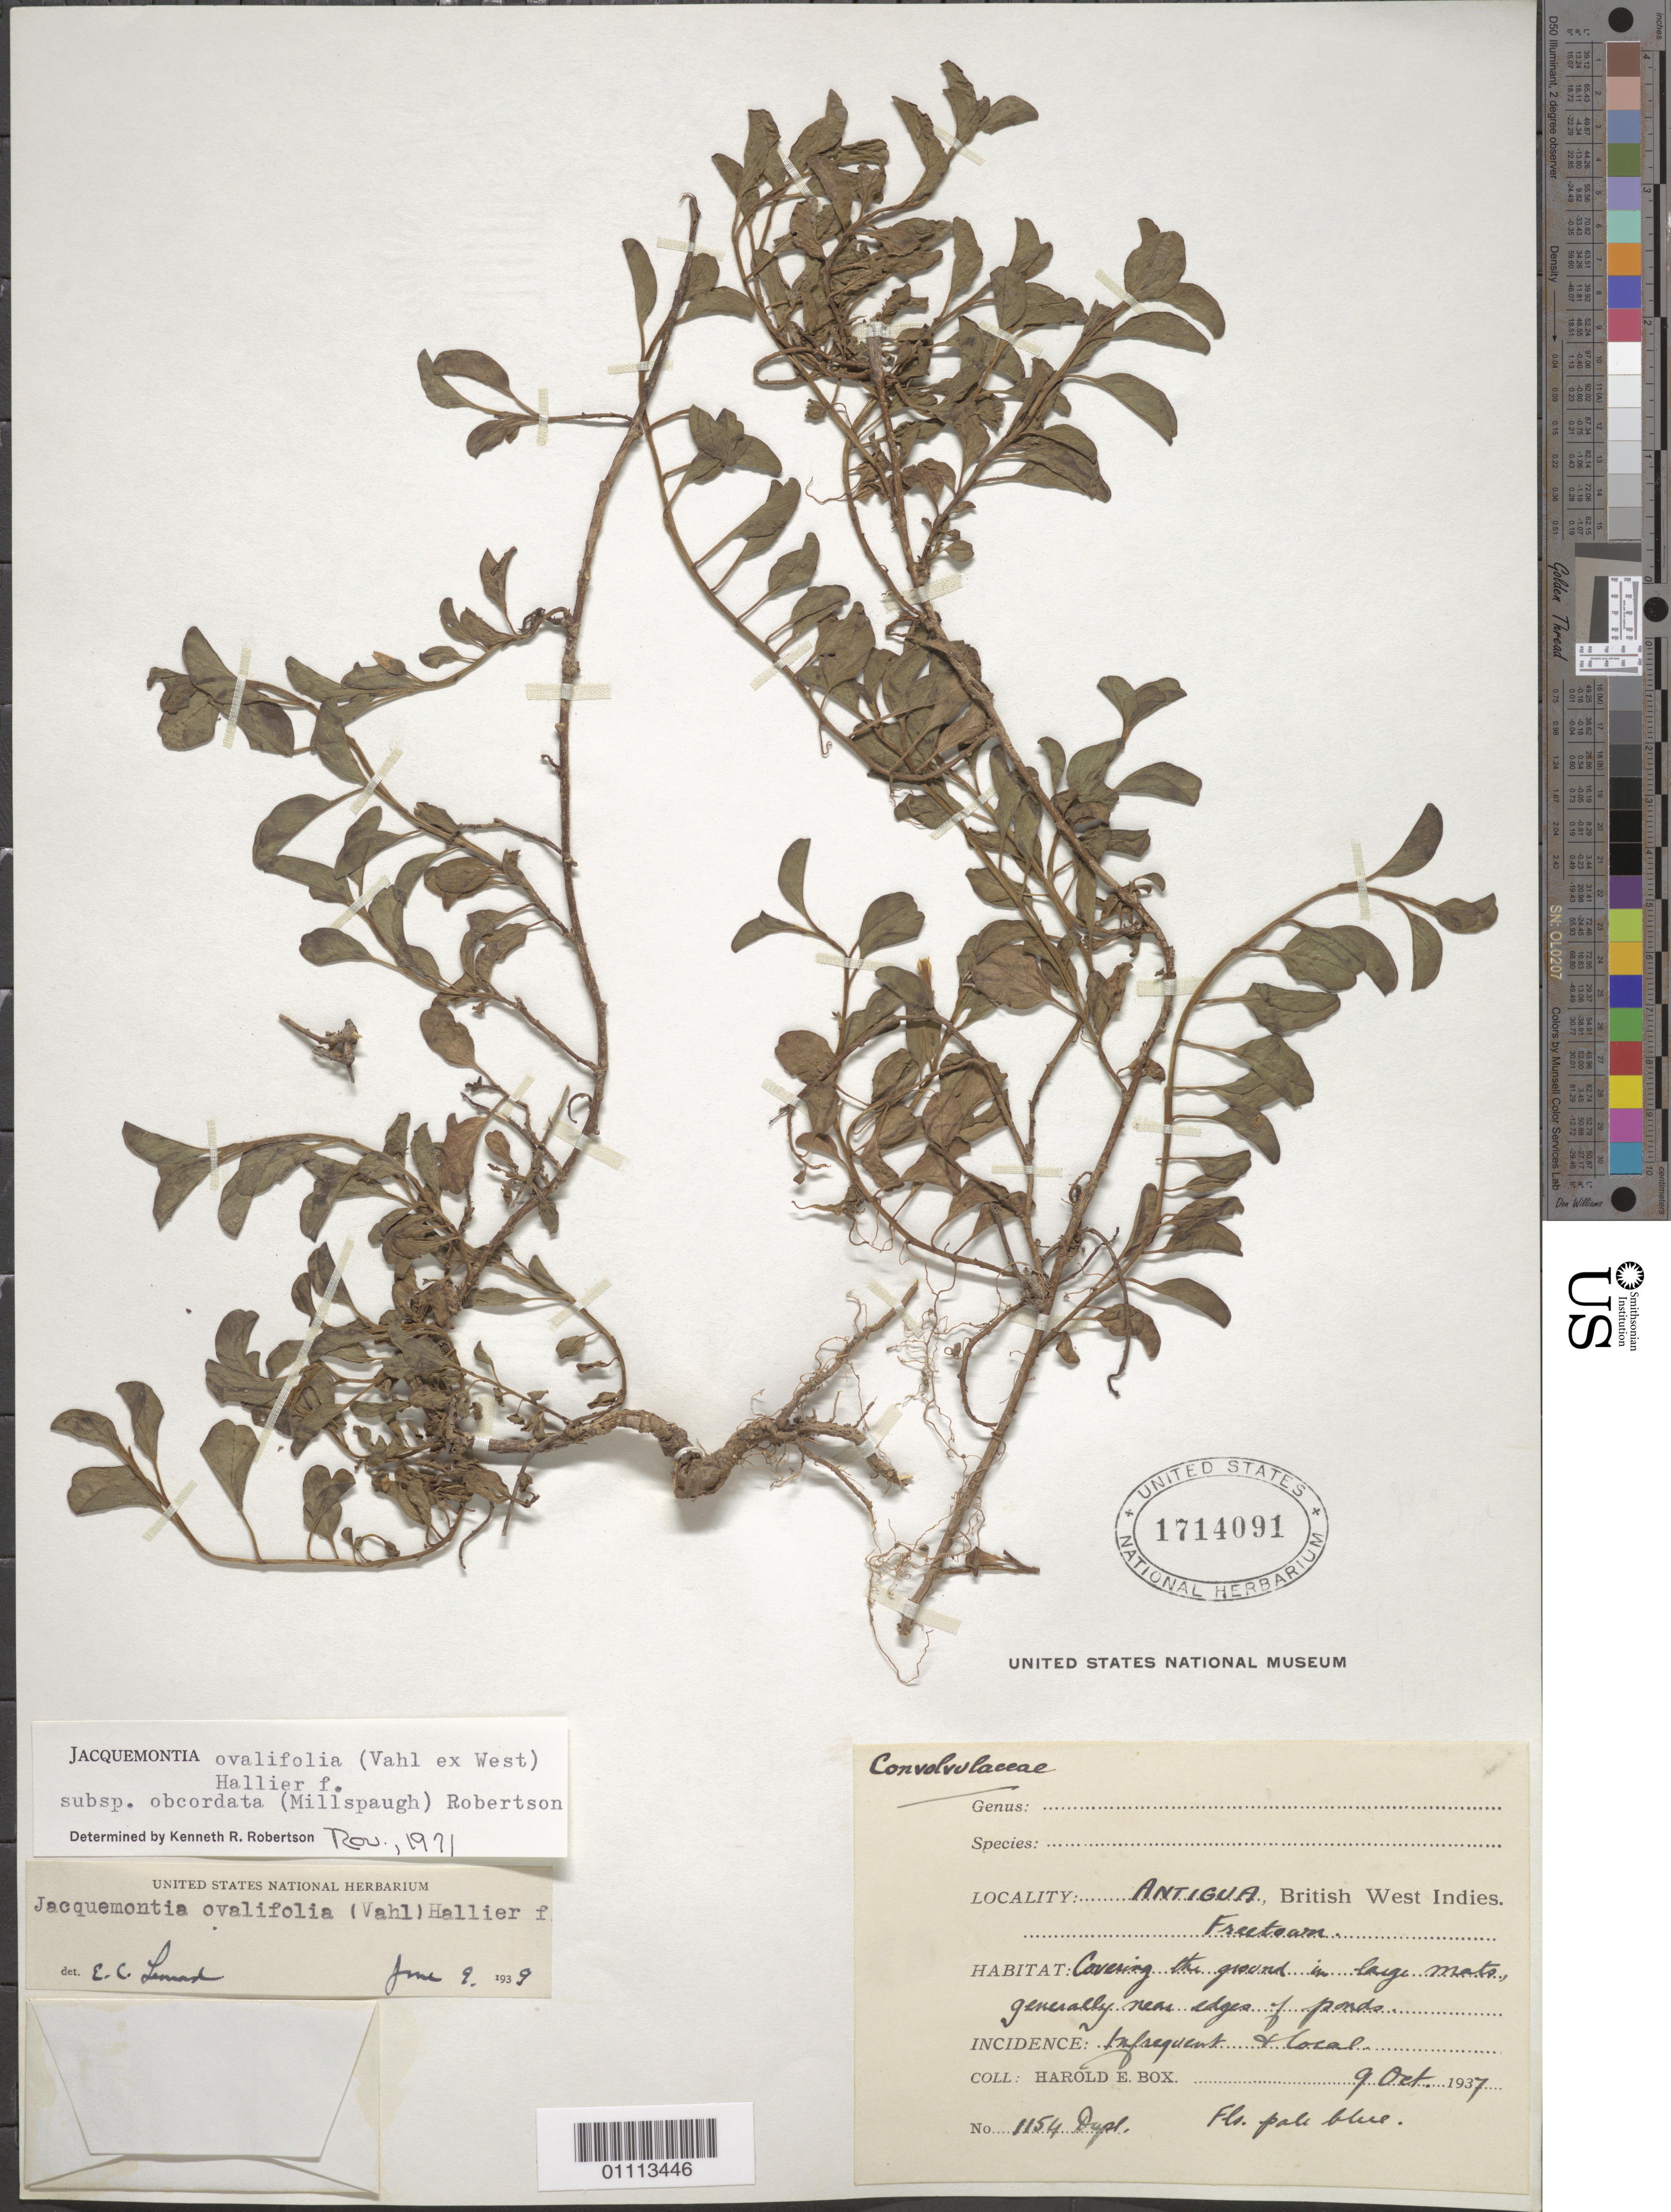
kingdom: Plantae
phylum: Tracheophyta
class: Magnoliopsida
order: Solanales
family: Convolvulaceae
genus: Jacquemontia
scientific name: Jacquemontia ovalifolia subsp. obcordata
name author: (Millsp.) K.R. Robertson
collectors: H. E. Box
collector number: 1154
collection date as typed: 09 Oct 1937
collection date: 1937-10-09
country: Antigua and Barbuda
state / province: Saint Philip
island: Antigua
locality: Covering the ground in large mats, generally near edges of ponds.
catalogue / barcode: US 1714091